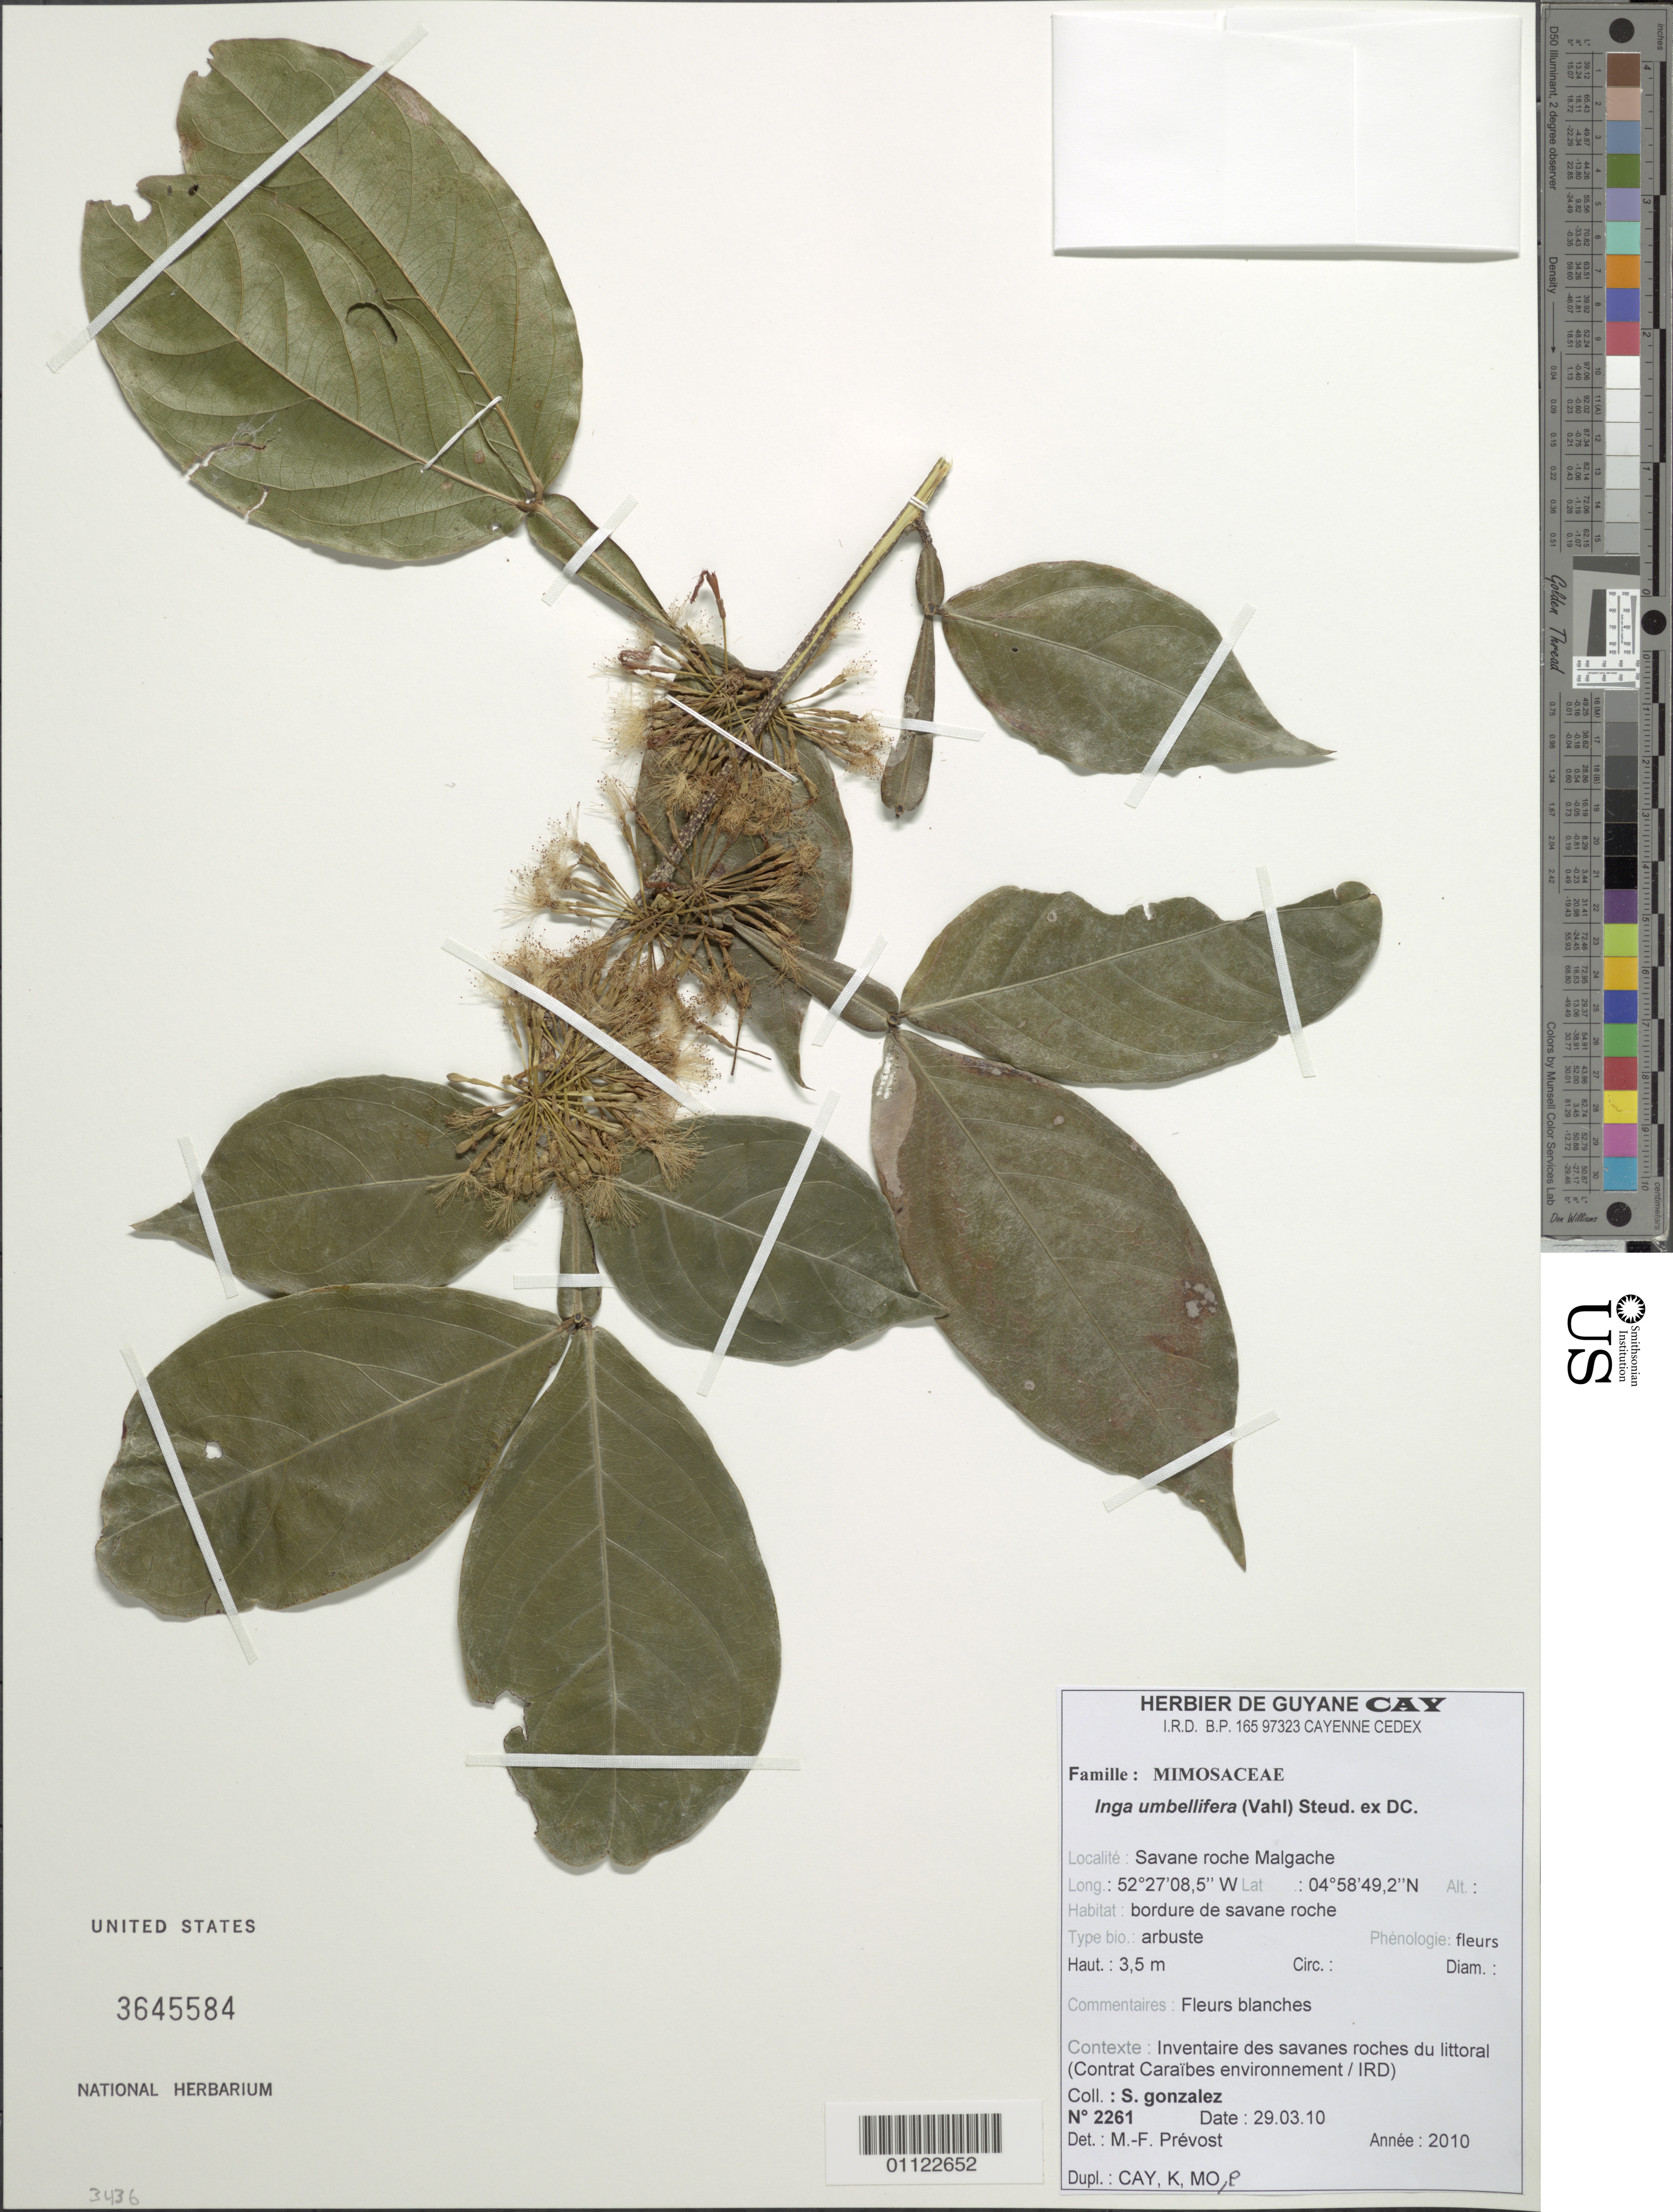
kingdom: Plantae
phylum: Tracheophyta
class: Magnoliopsida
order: Fabales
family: Fabaceae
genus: Inga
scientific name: Inga umbellifera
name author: (Vahl) Steud. ex DC.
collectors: S. Gonzalez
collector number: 2261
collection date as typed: Transcribed d/m/y: 29/3/10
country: French Guiana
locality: Savane roche Malgache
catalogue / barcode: US 3645584